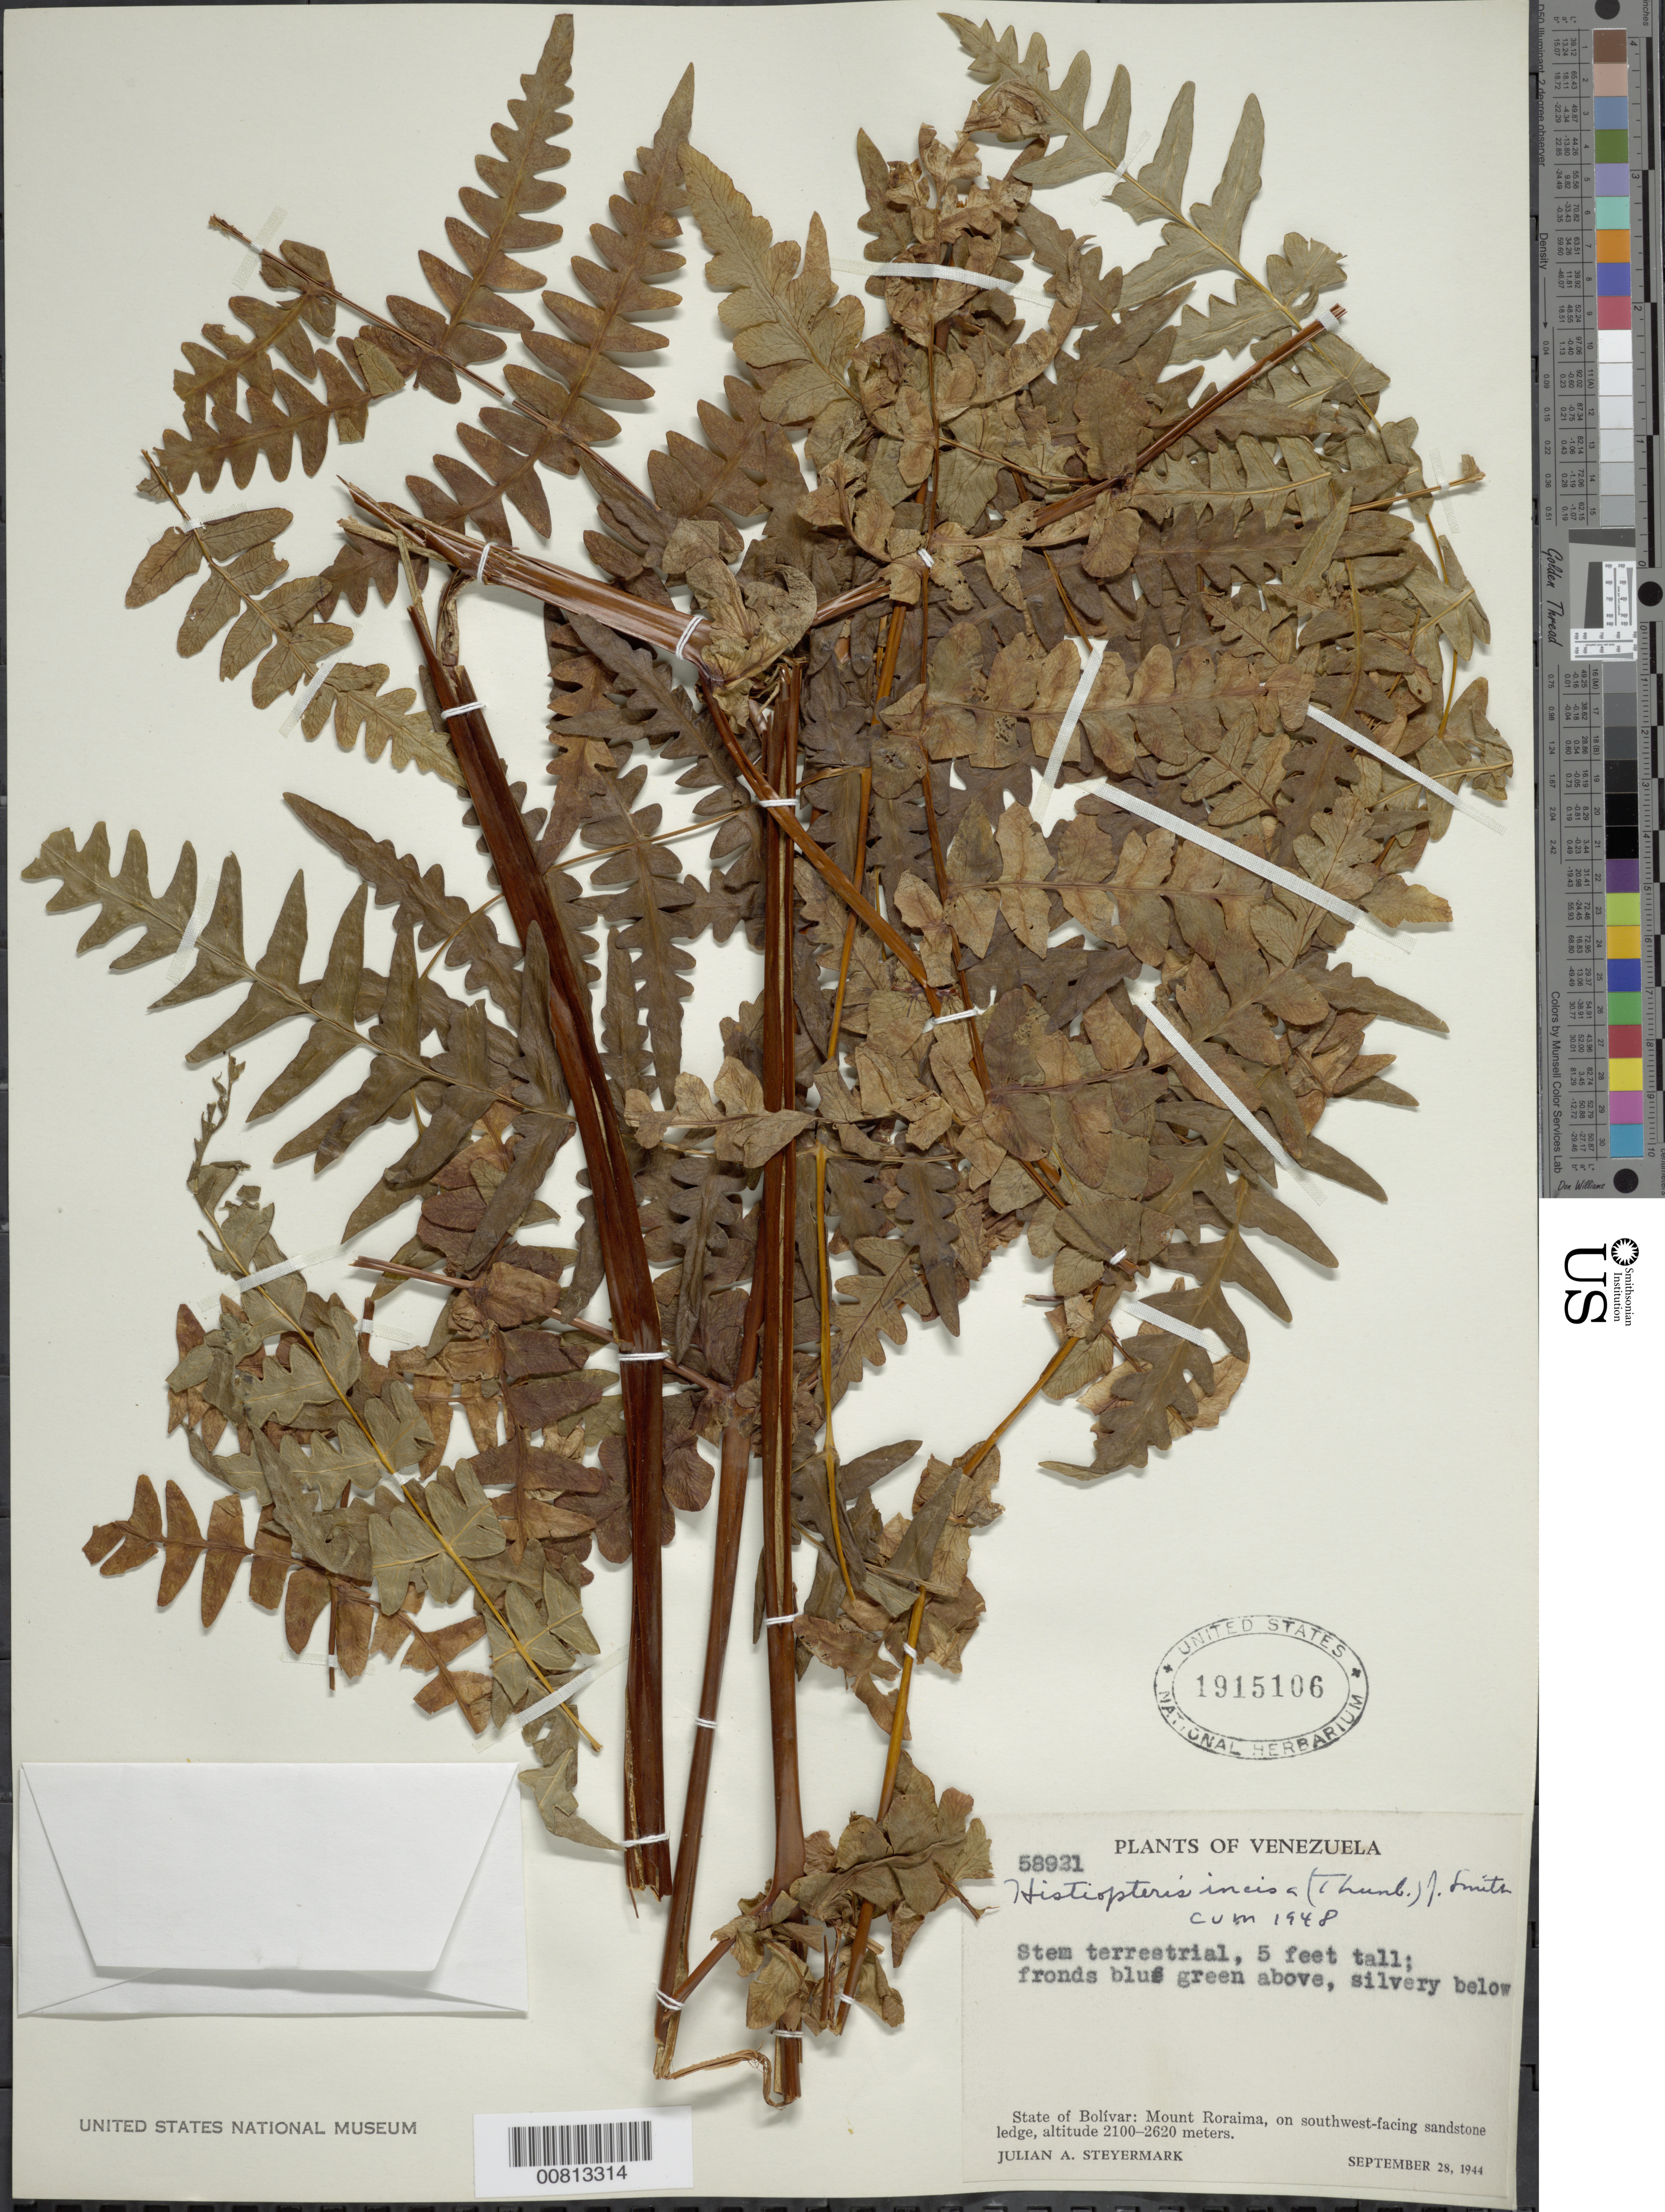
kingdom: Plantae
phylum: Tracheophyta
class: Polypodiopsida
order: Polypodiales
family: Dennstaedtiaceae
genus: Histiopteris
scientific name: Histiopteris incisa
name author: (Thunb.) J. Sm.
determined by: Morton, C. V.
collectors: J. Steyermark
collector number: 58931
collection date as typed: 28-Sep-44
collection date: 1944-09-28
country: Venezuela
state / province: Bolívar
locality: Mt. Roraima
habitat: SW-facing sandstone ledge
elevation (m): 2100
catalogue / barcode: US 1915106